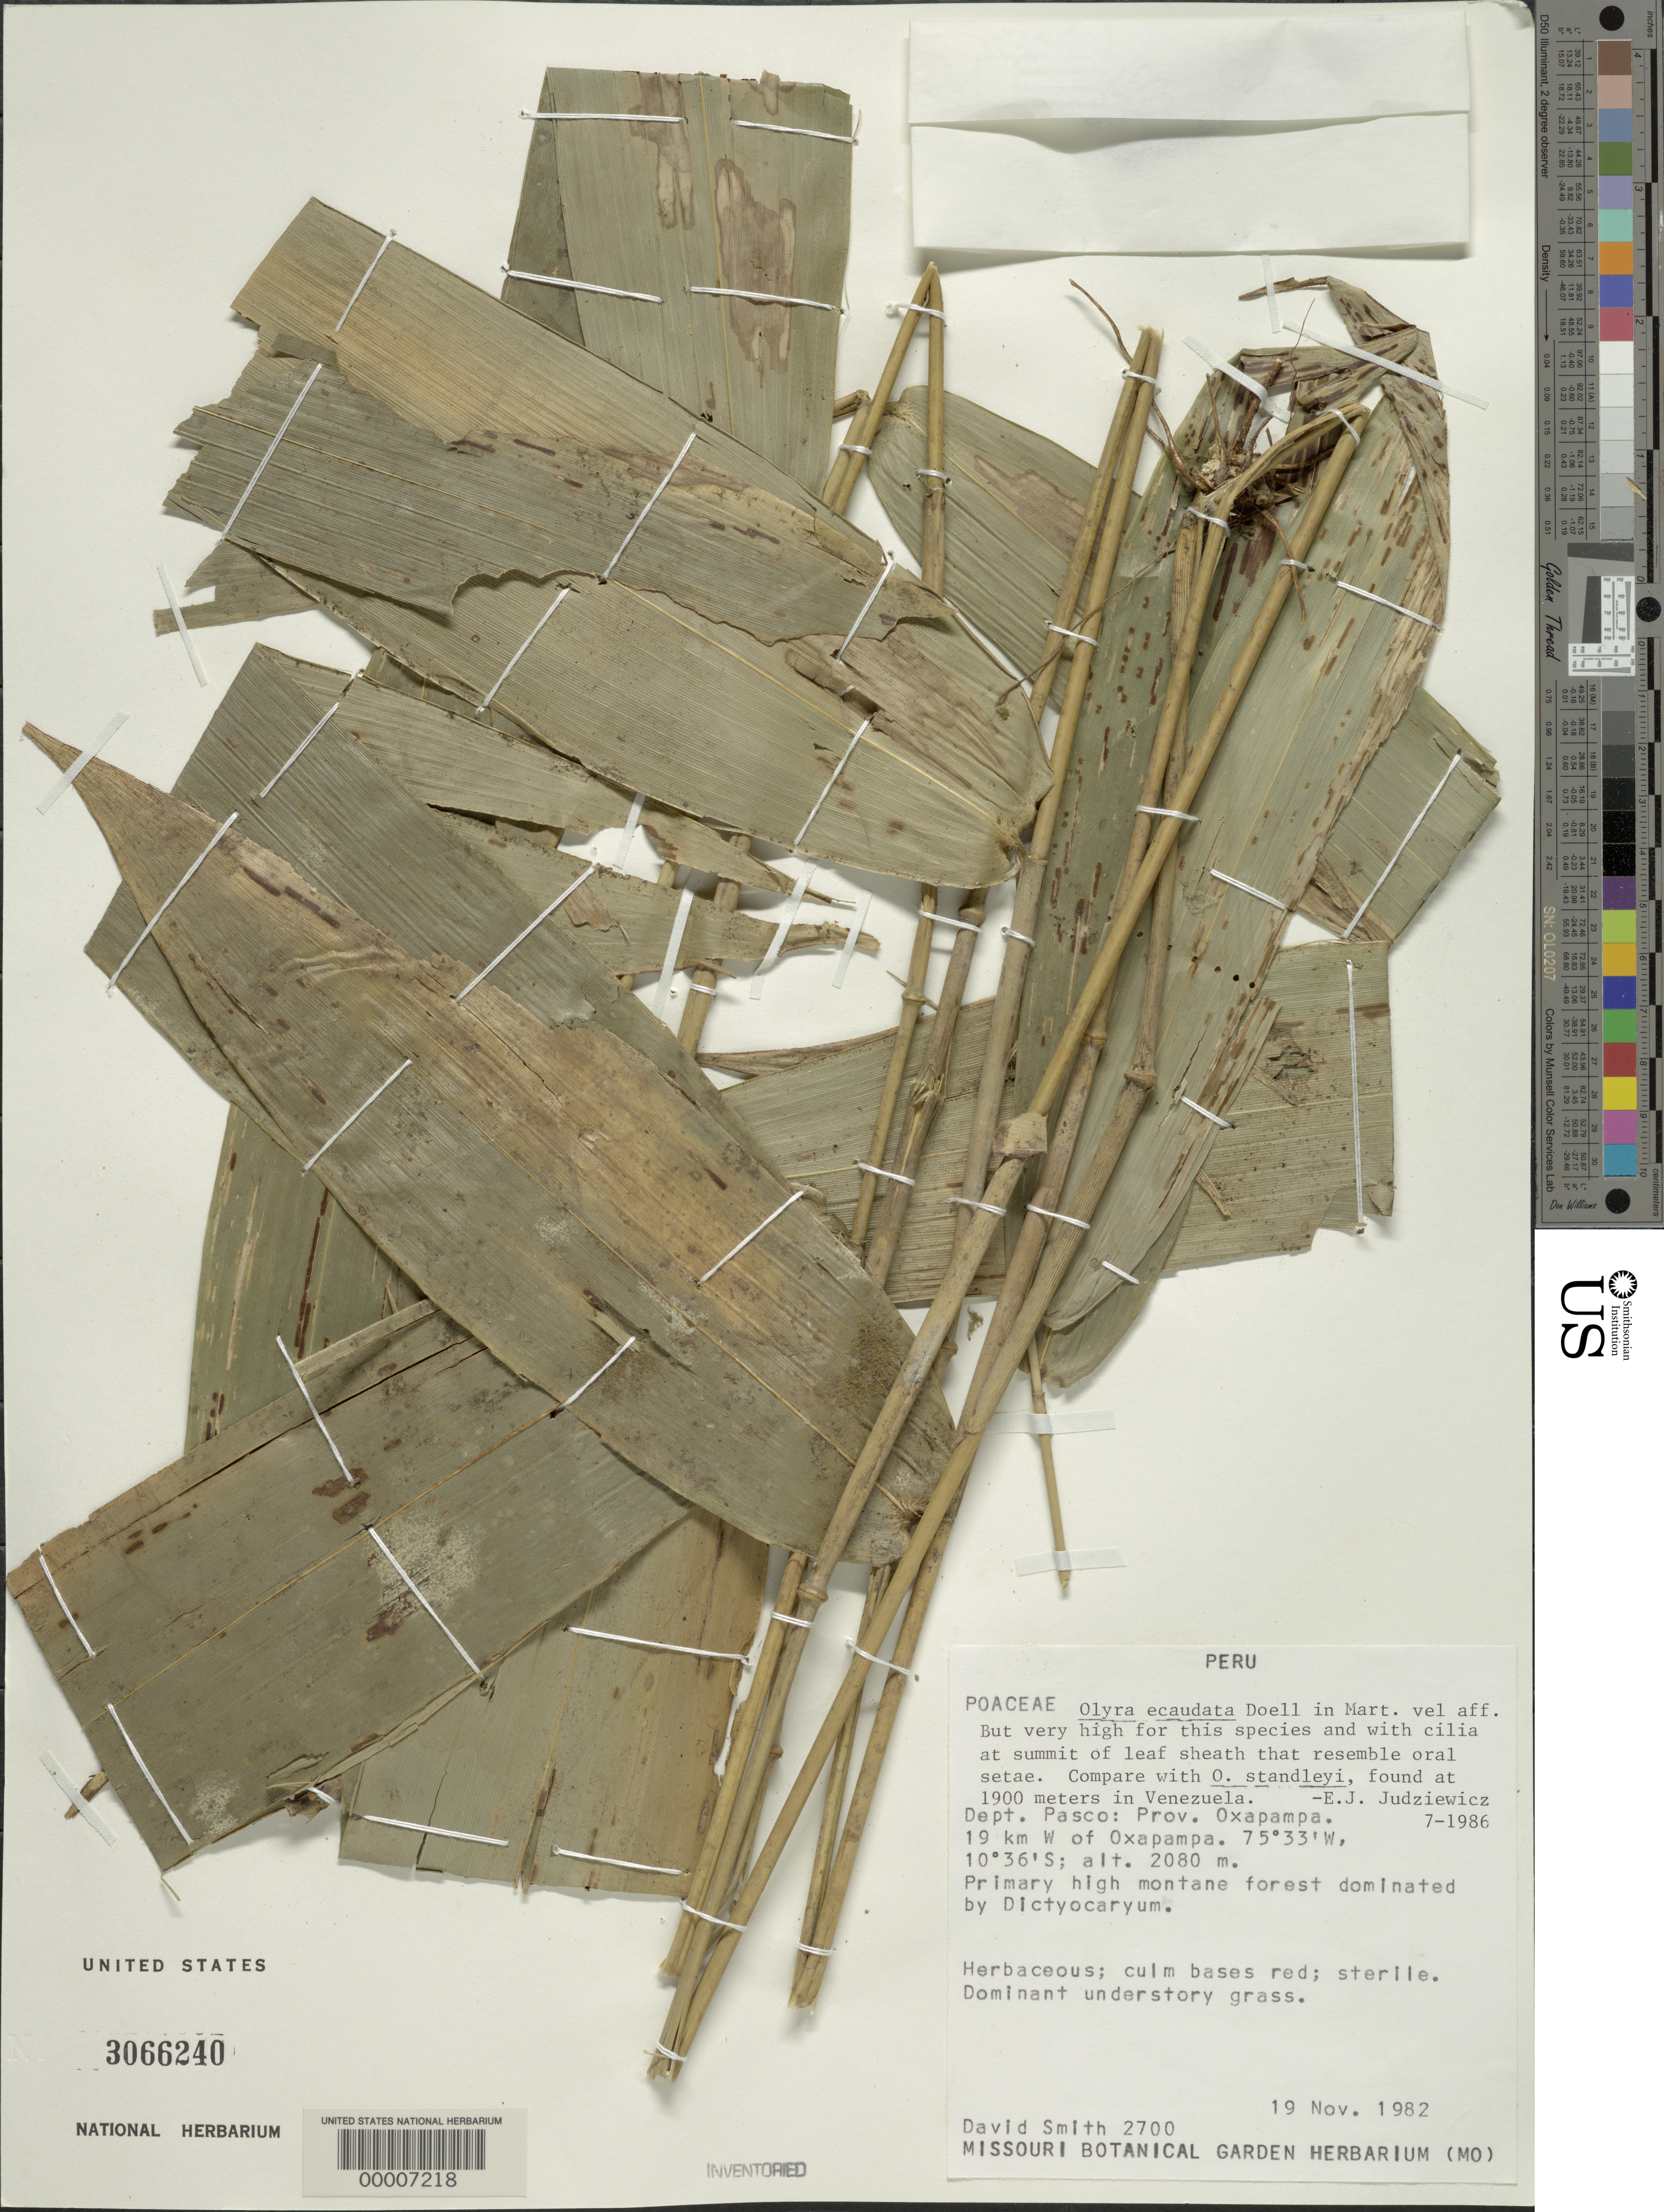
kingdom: Plantae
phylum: Tracheophyta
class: Liliopsida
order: Poales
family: Poaceae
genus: Olyra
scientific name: Olyra ecaudata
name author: Döll in Mart.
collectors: D. Smith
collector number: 2700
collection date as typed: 19 Nov 1982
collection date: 1982-11-19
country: Peru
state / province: Pasco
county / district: Oxapampa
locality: Oxapampa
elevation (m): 2080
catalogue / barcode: US 3066240